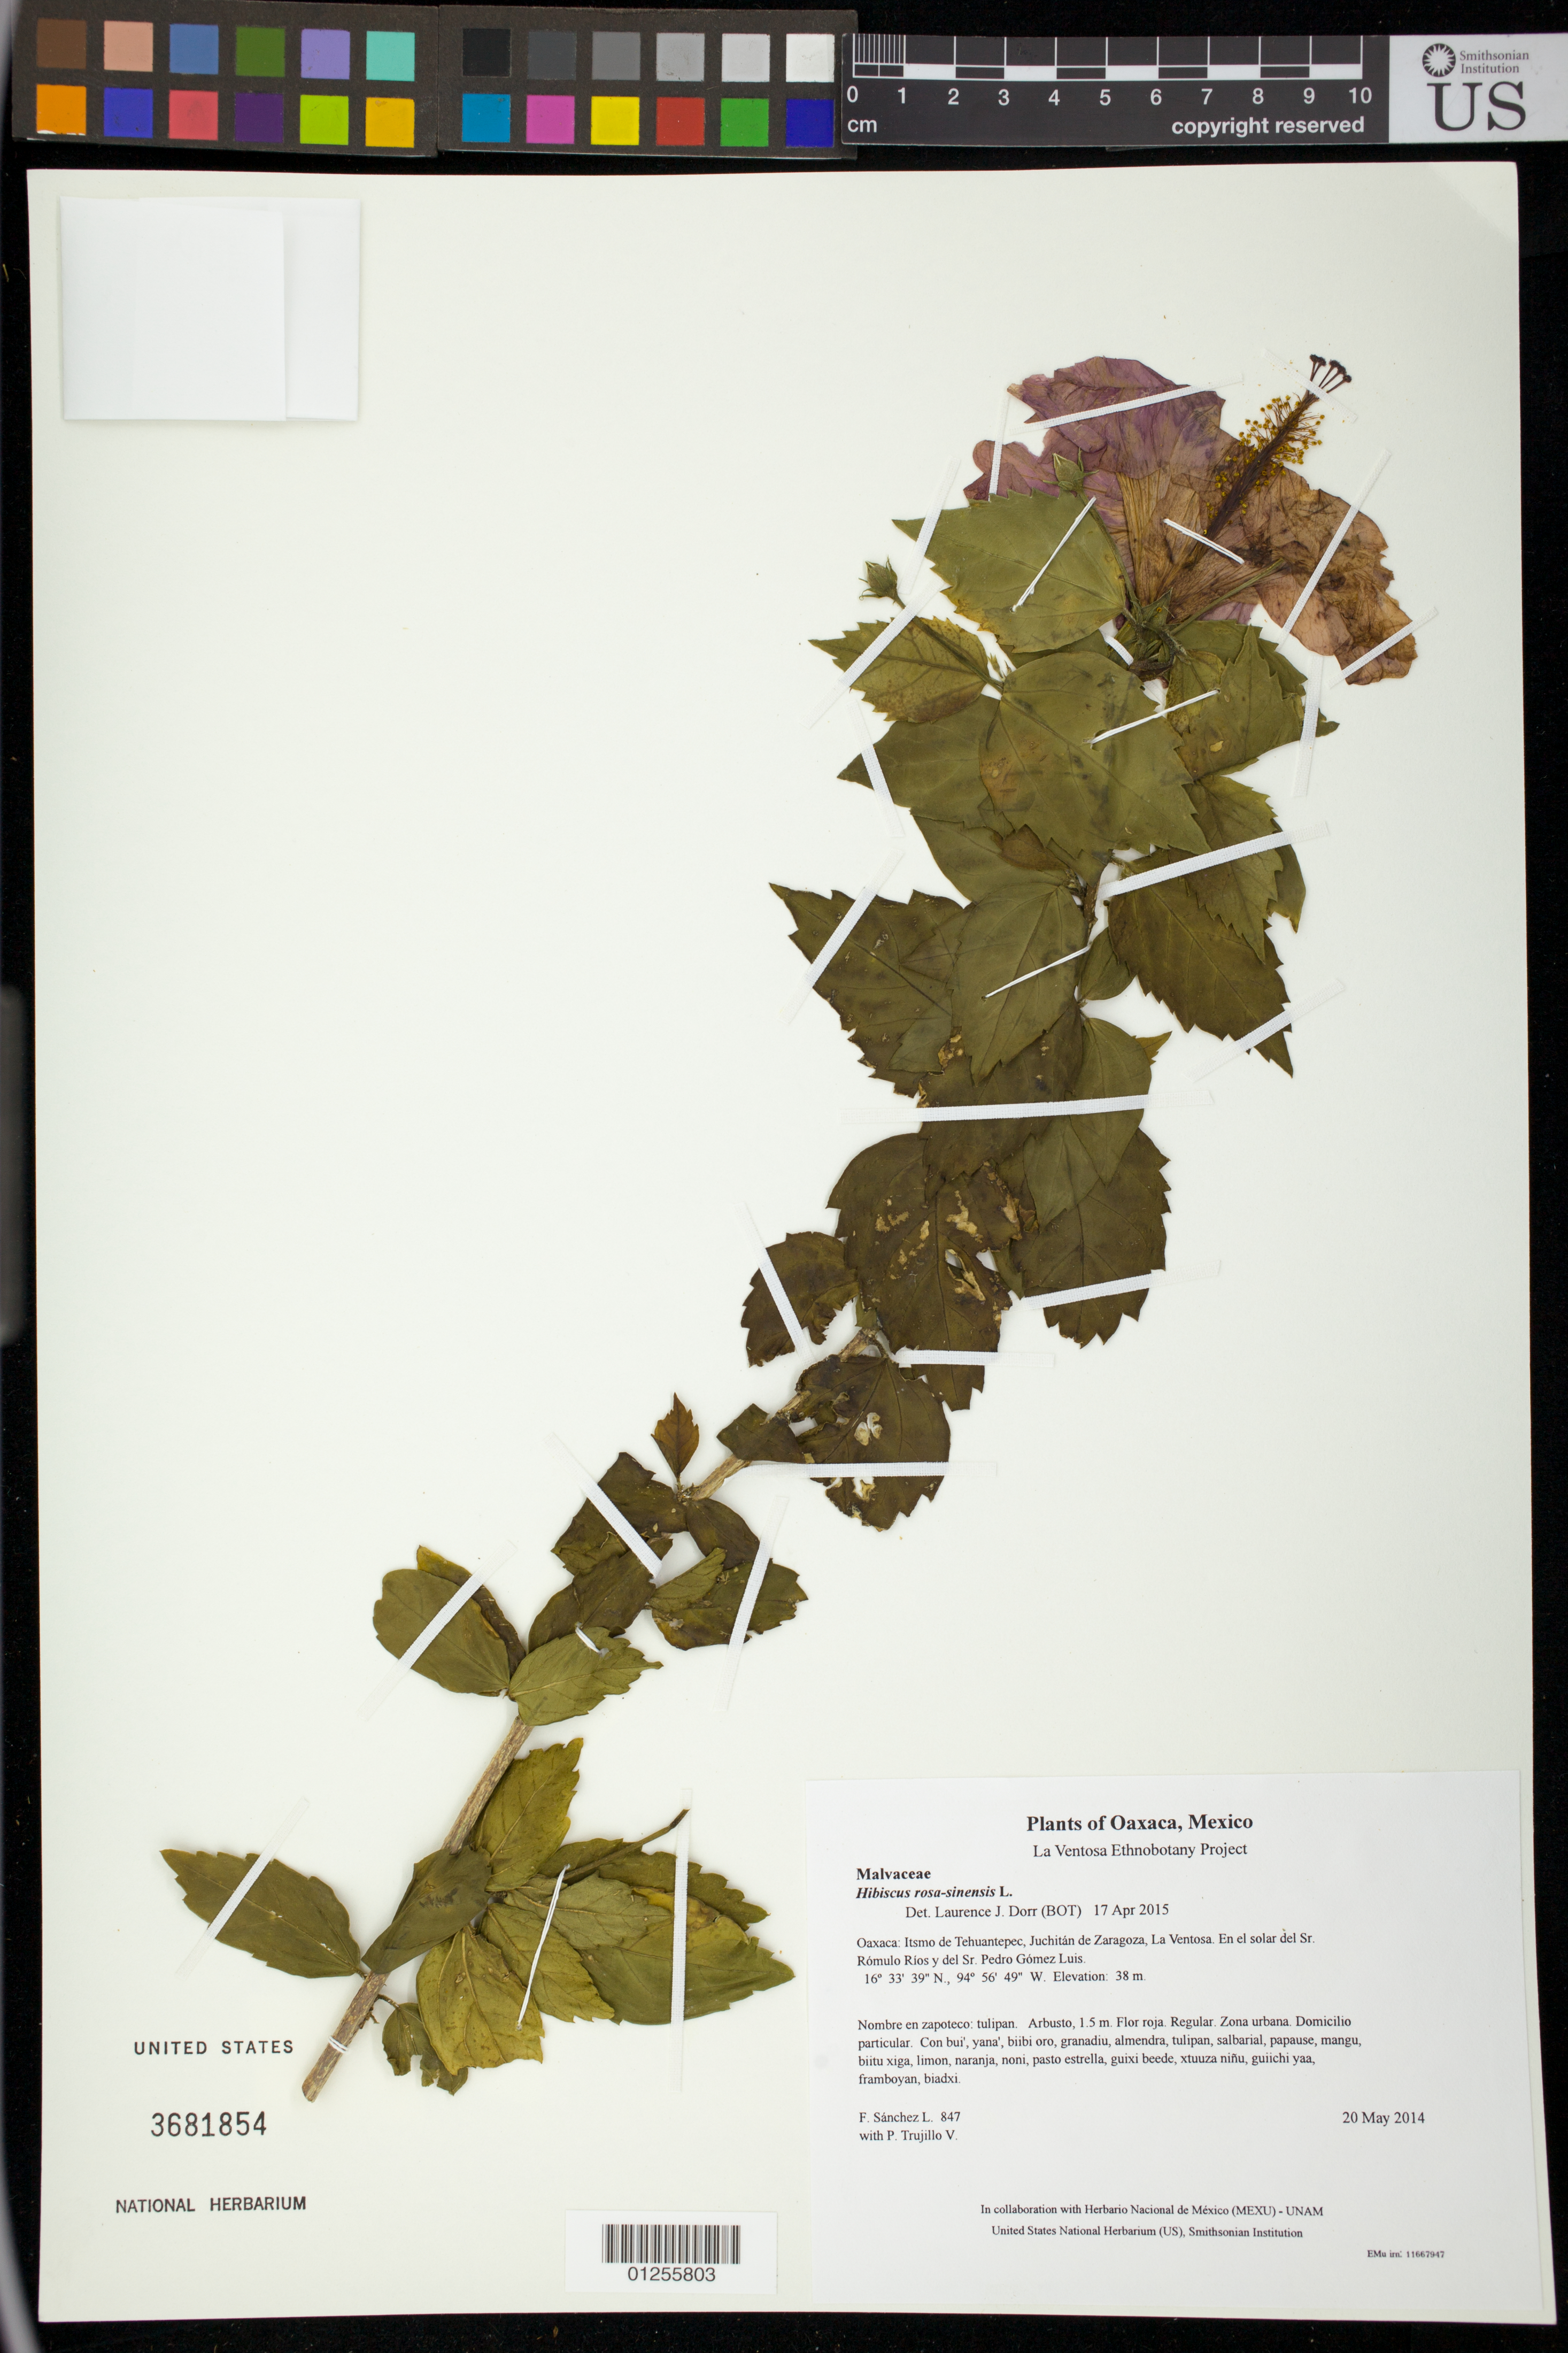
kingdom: Plantae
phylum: Tracheophyta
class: Magnoliopsida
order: Malvales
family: Malvaceae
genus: Hibiscus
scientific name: Hibiscus rosa-sinensis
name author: L.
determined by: Dorr, L. J., (BOT), Smithsonian Institution - National Museum of Natural History (UNITED STATES)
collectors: F. Sánchez L. & P. Trujillo V.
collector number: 847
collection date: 2014-05-20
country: Mexico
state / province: Oaxaca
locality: Itsmo de Tehuantepec, Juchitán de Zaragoza, La Ventosa. En el solar del Sr. Rómulo Ríos y del Sr. Pedro Gómez Luis.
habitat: Zona urbana. Domicilio particular.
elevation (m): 38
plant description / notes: MEXU, US; Yaga bandaga. 1.5 m. Guie' naxiña'. Nuu.; tulipan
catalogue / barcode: US 3681854